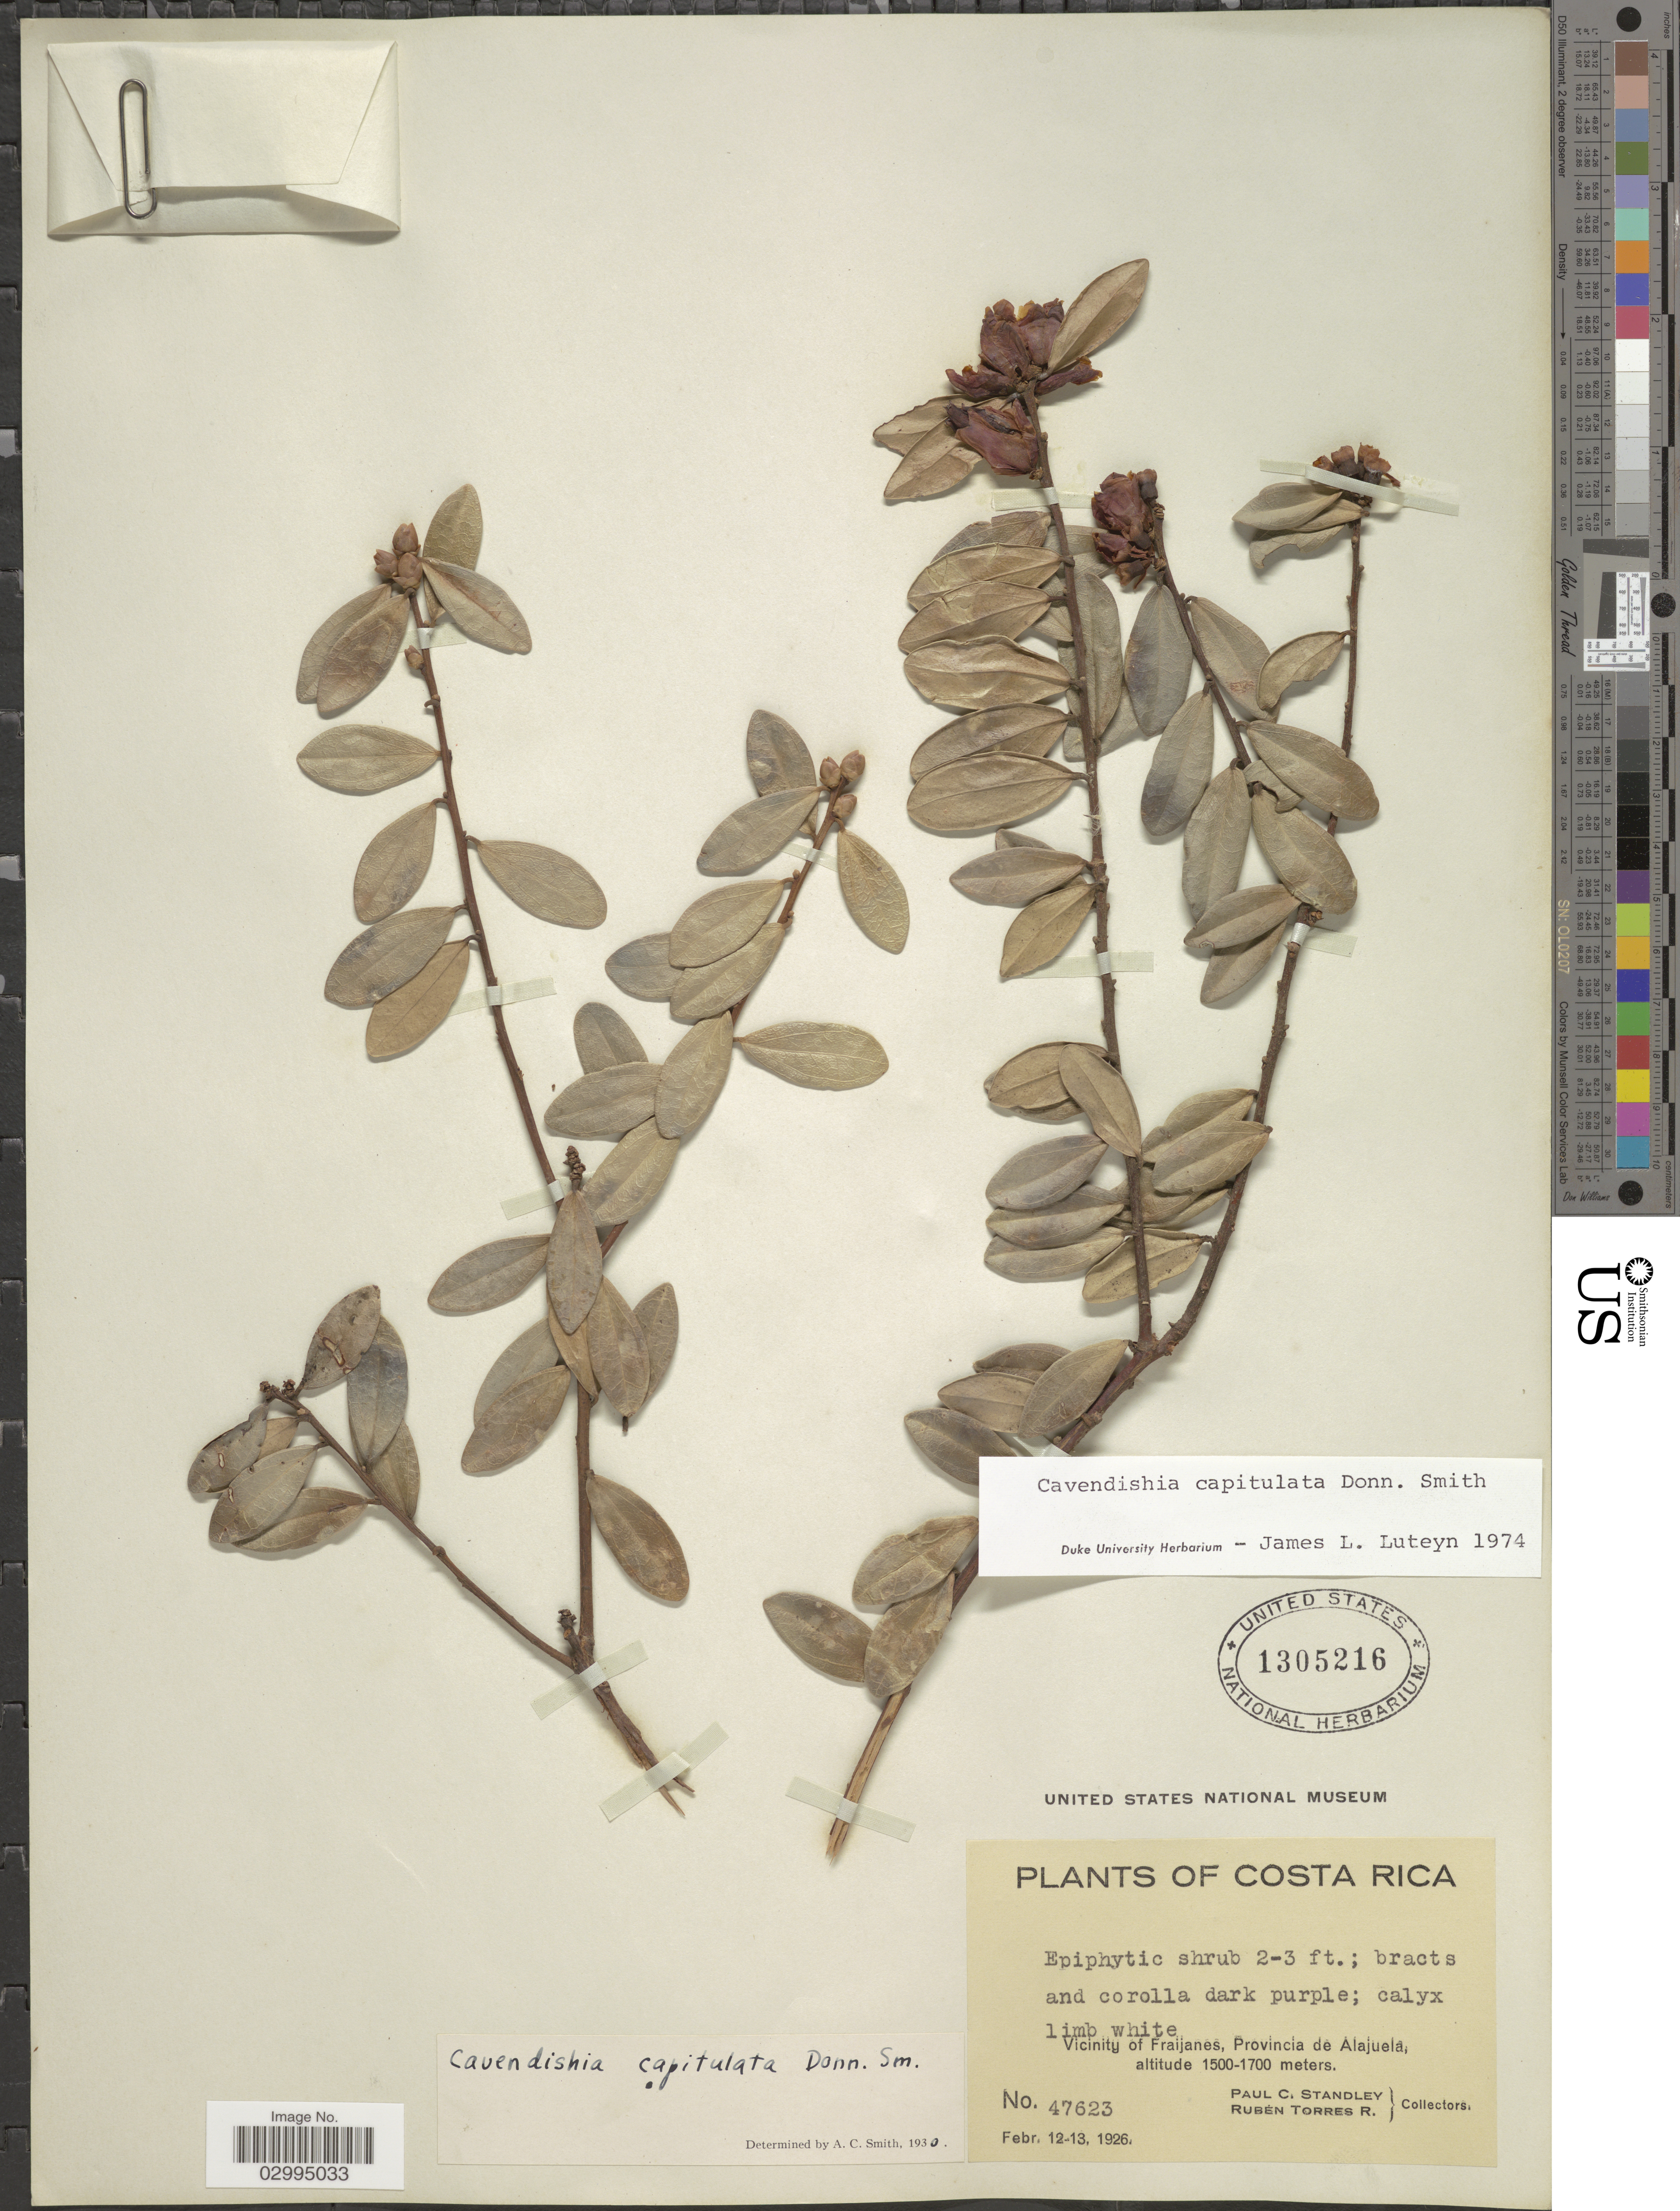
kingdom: Plantae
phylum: Tracheophyta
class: Magnoliopsida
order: Ericales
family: Ericaceae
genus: Cavendishia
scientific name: Cavendishia capitulata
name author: Donn. Sm.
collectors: P. C. Standley & R. Torres Rojas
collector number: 47623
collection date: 1926-02-12/1926-02-13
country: Costa Rica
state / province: Alajuela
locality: Vicinity of Fraijanes, Provincia de Alajuela.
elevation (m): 1500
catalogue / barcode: US 1305216